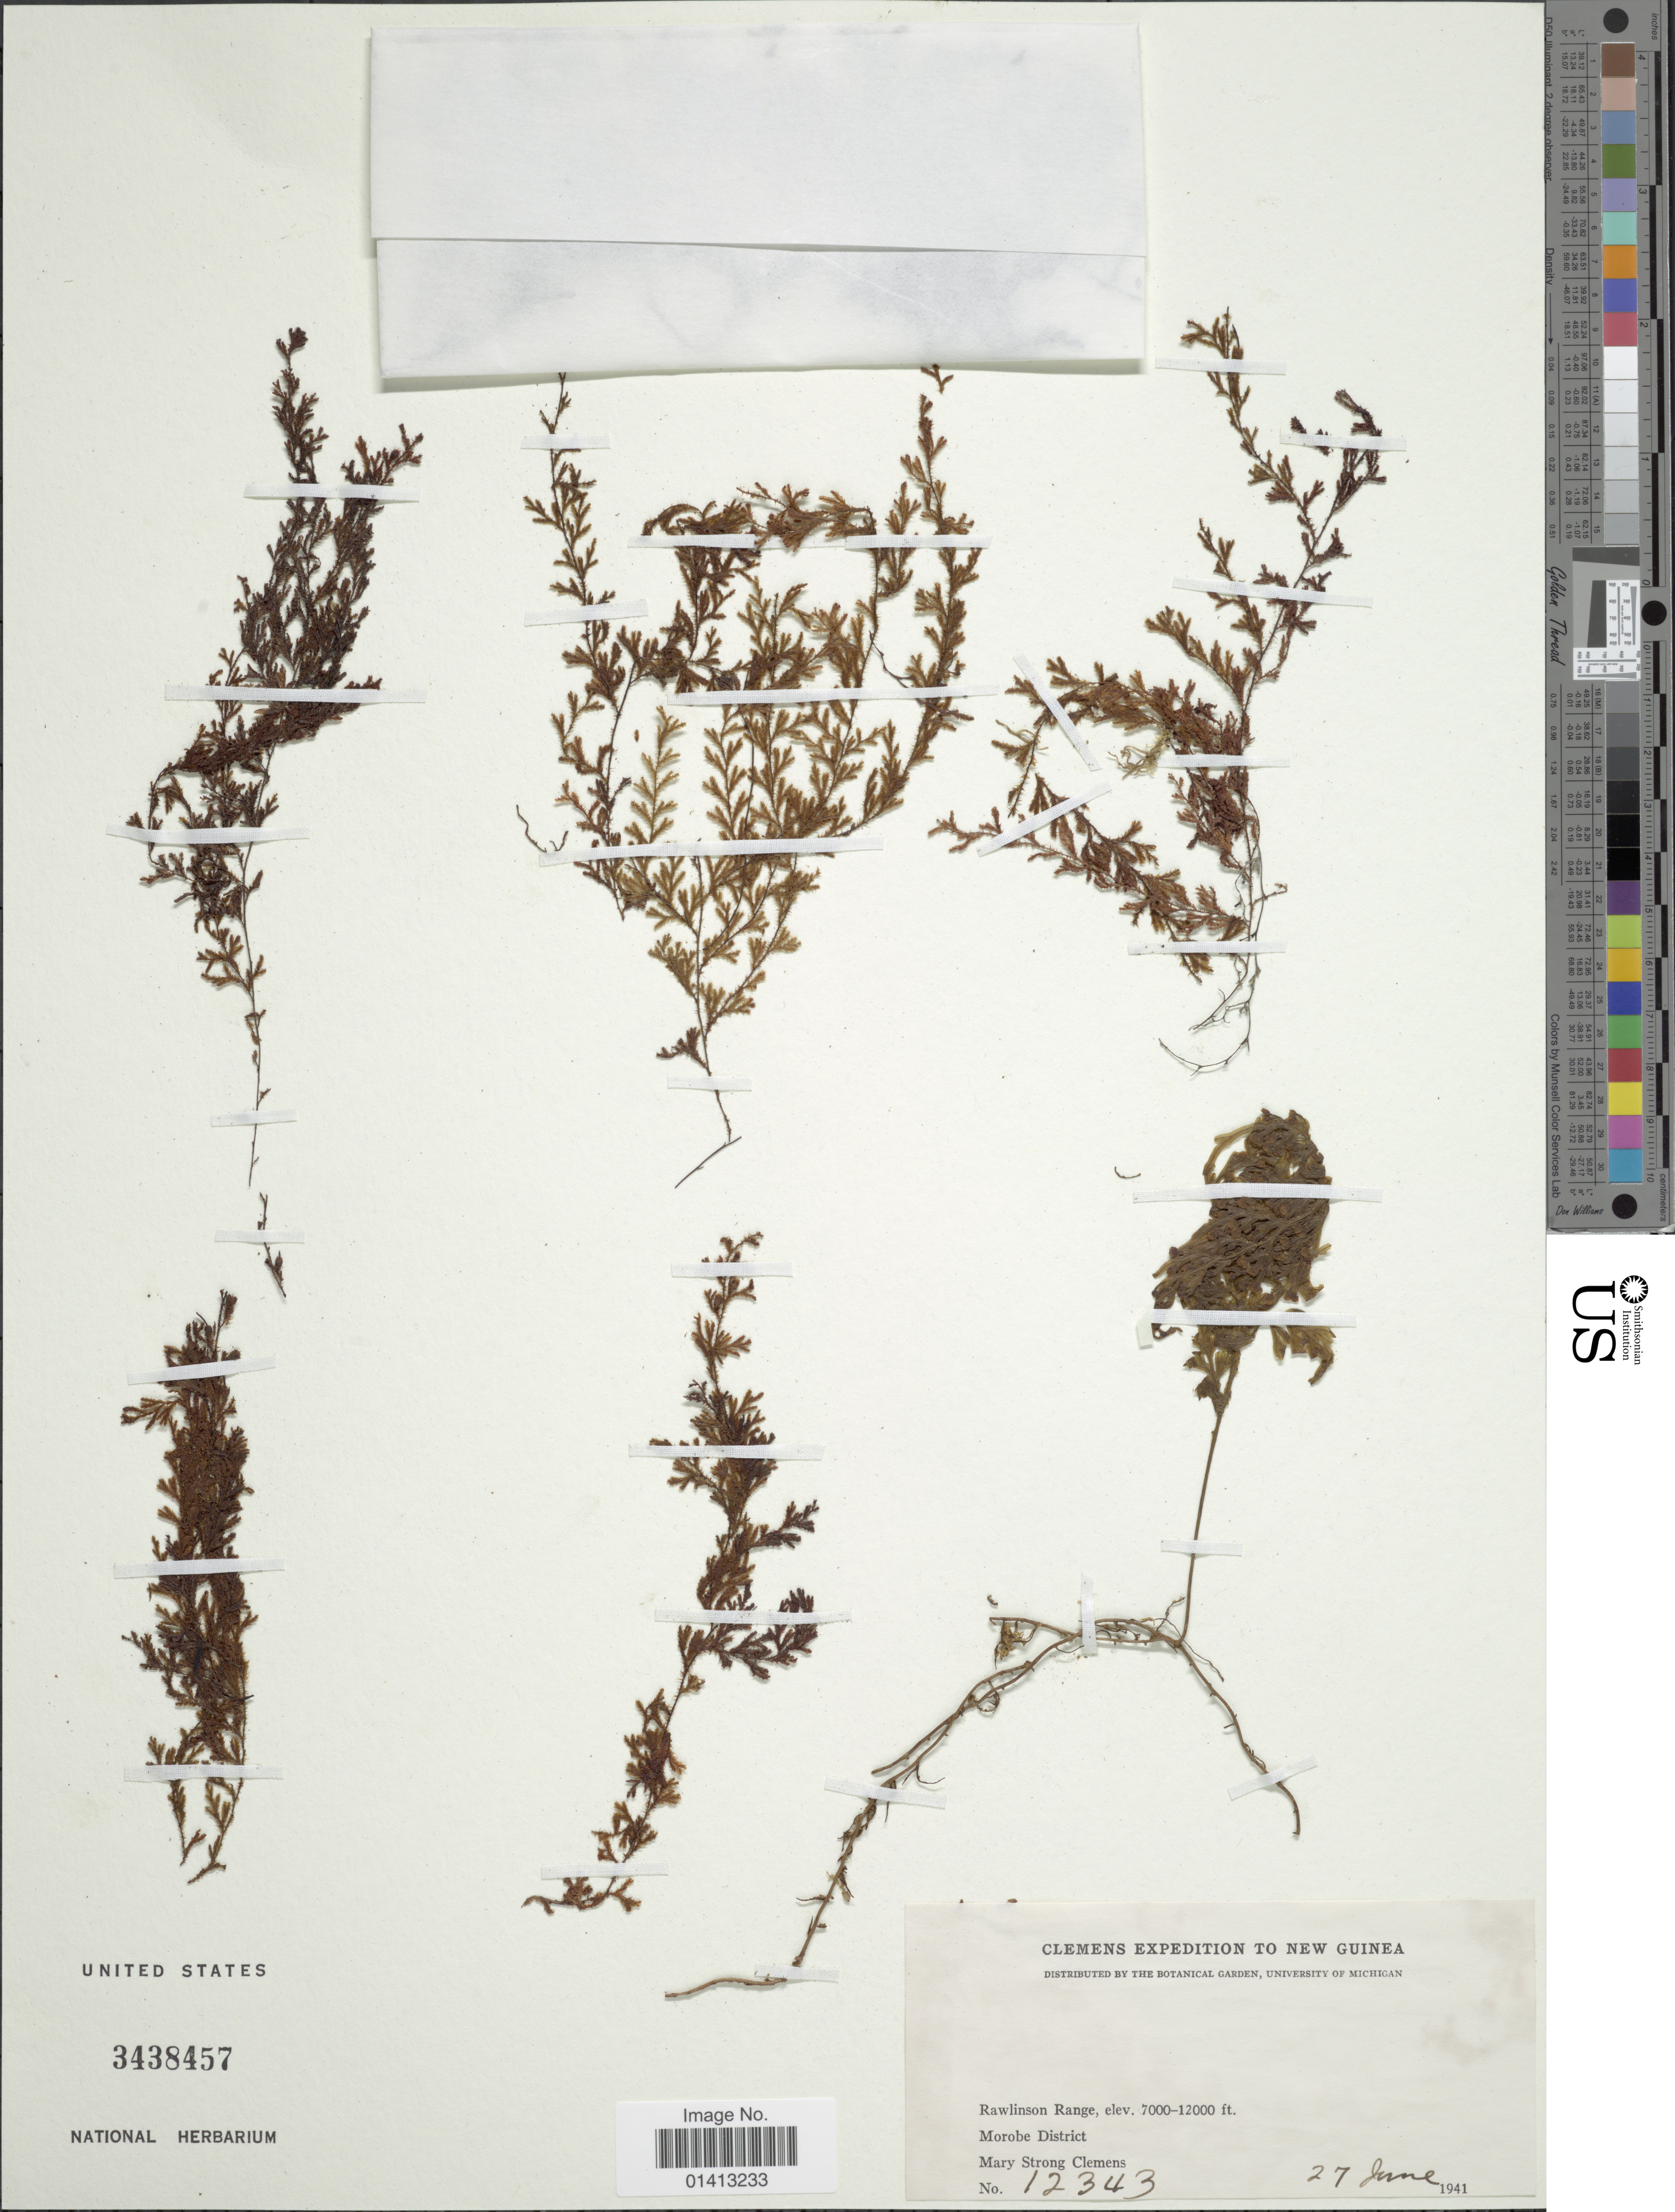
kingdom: Plantae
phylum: Tracheophyta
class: Polypodiopsida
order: Hymenophyllales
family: Hymenophyllaceae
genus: Crepidomanes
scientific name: Crepidomanes sp.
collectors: M. S. Clemens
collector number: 12343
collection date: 1941-06-27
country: Papua New Guinea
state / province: Morobe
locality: Rawlinson Range, Morobe District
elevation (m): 2134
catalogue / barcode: US 3438457